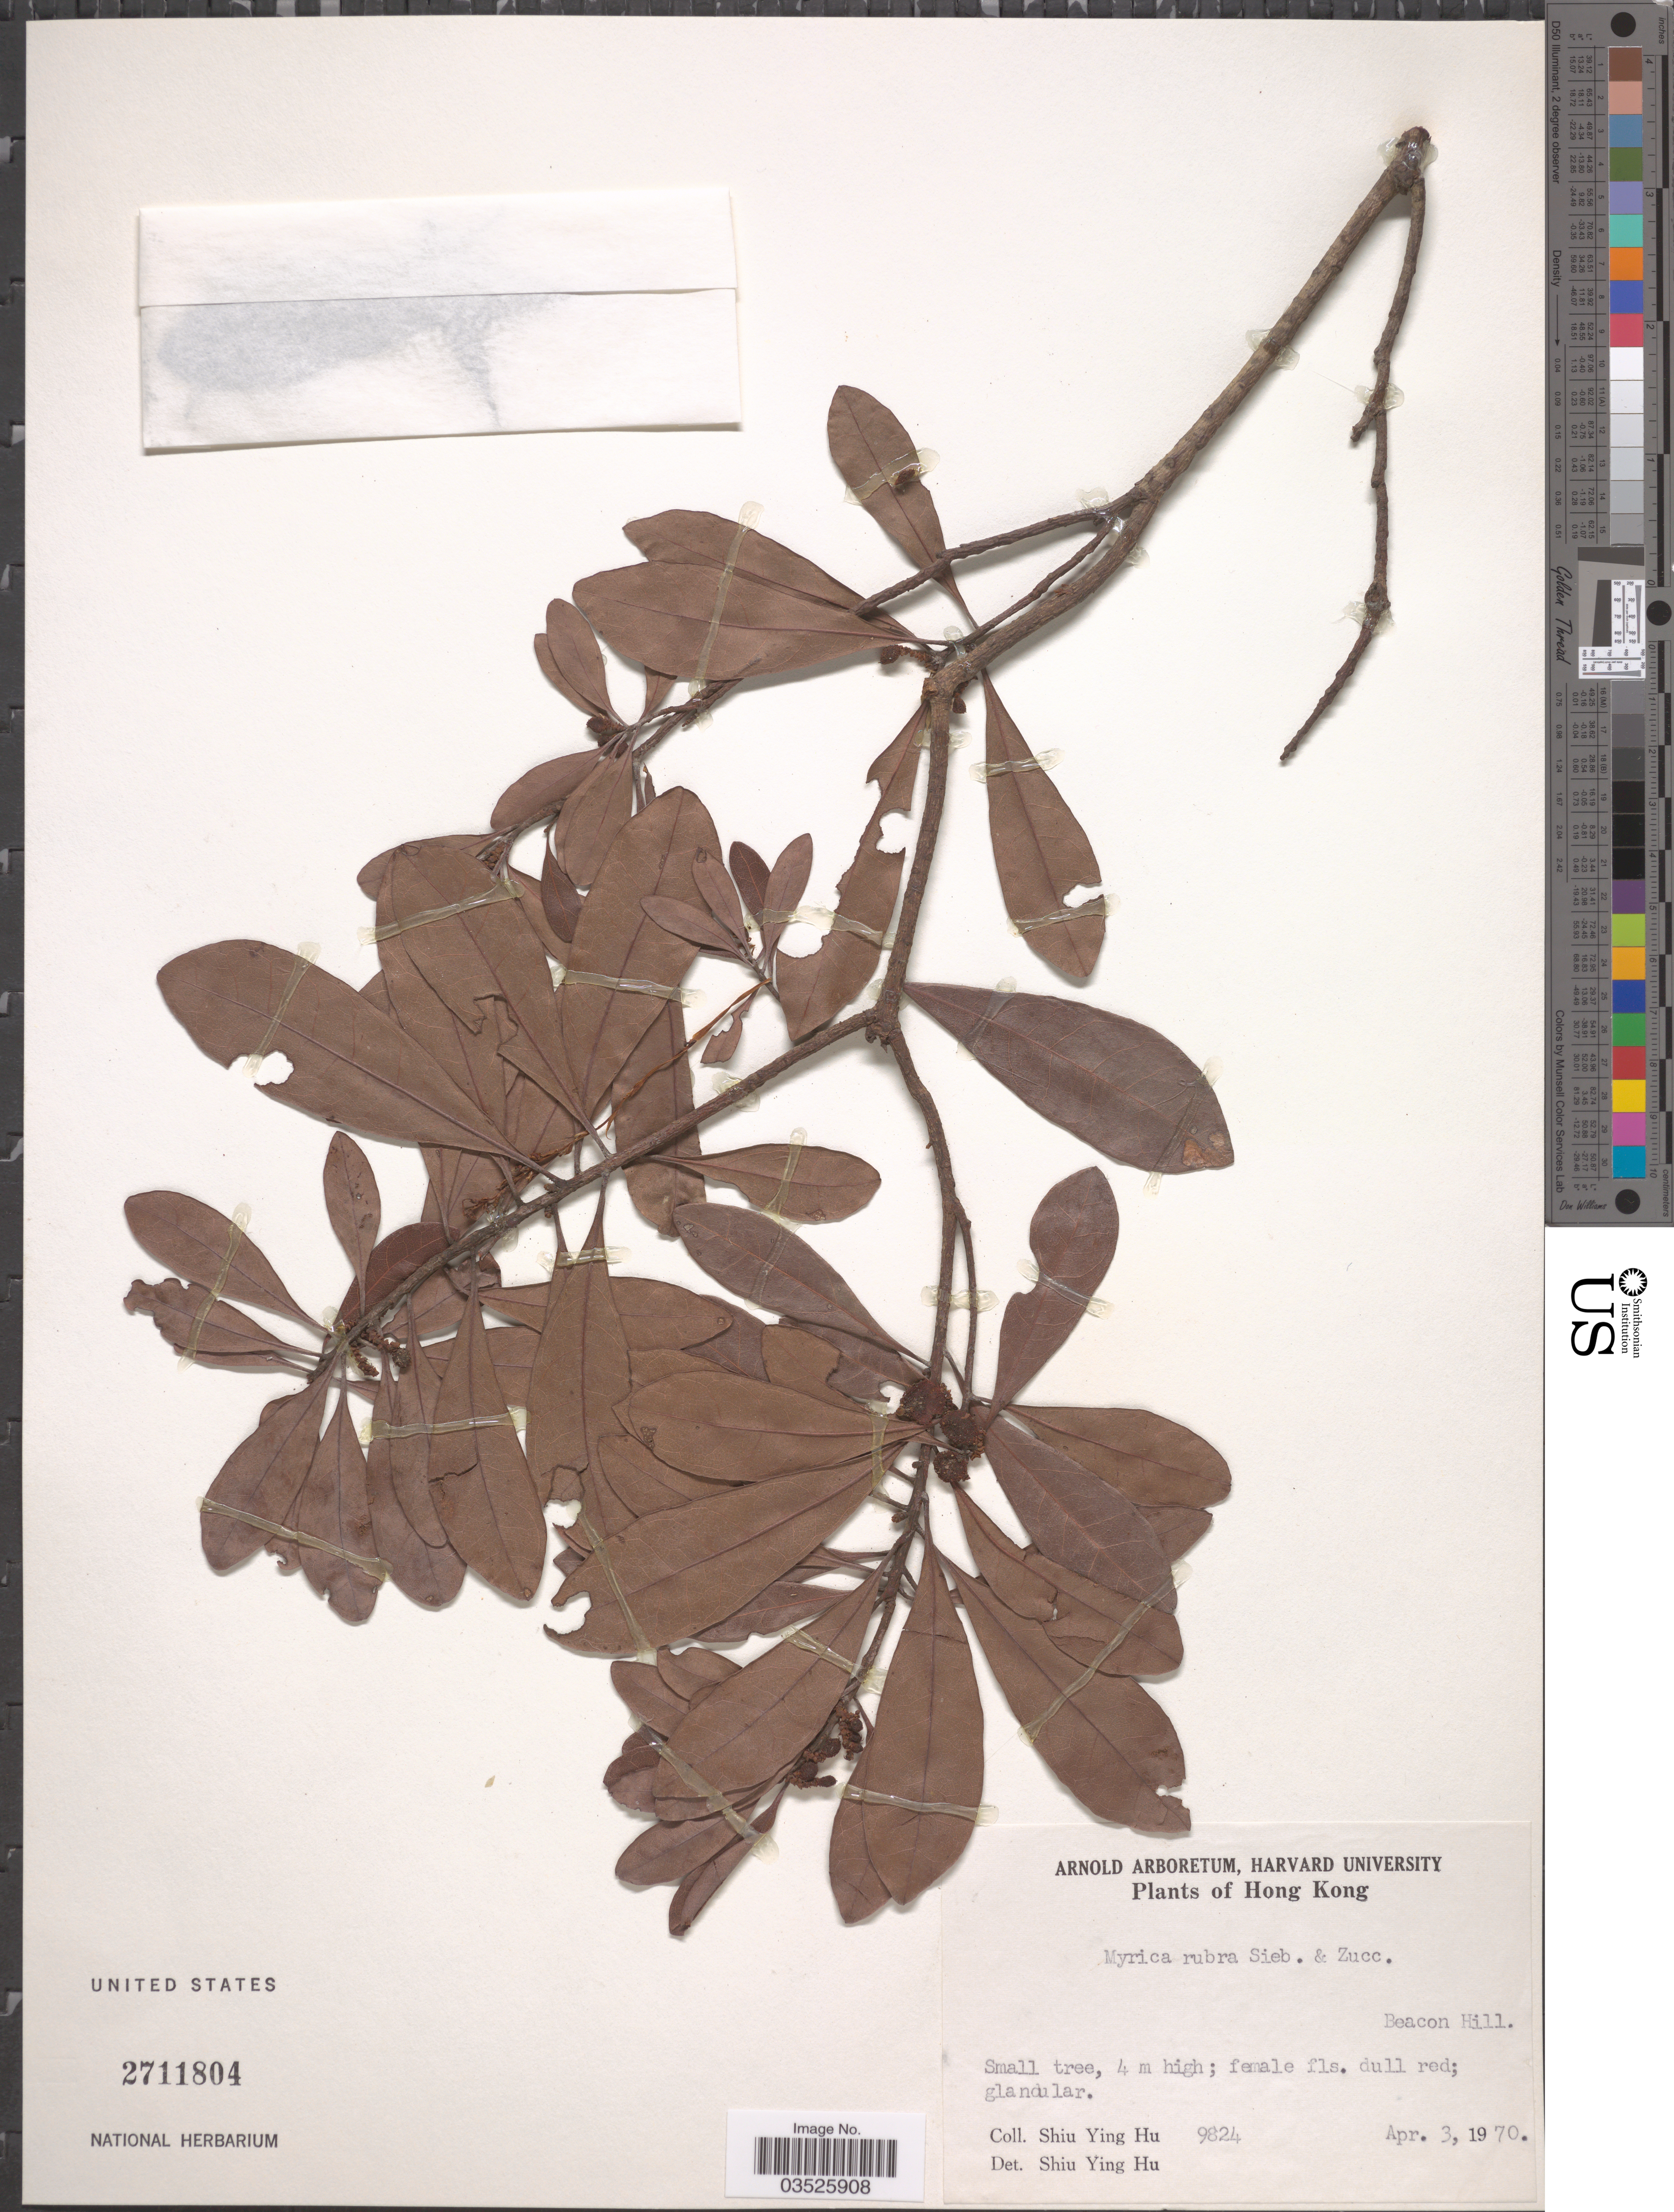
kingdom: Plantae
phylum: Tracheophyta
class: Magnoliopsida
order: Fagales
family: Myricaceae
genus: Morella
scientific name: Morella rubra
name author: Lour.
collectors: S. Y. Hu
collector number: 9824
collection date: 1970-04-03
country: China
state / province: Hong Kong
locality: Beacon Hill.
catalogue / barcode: US 2711804